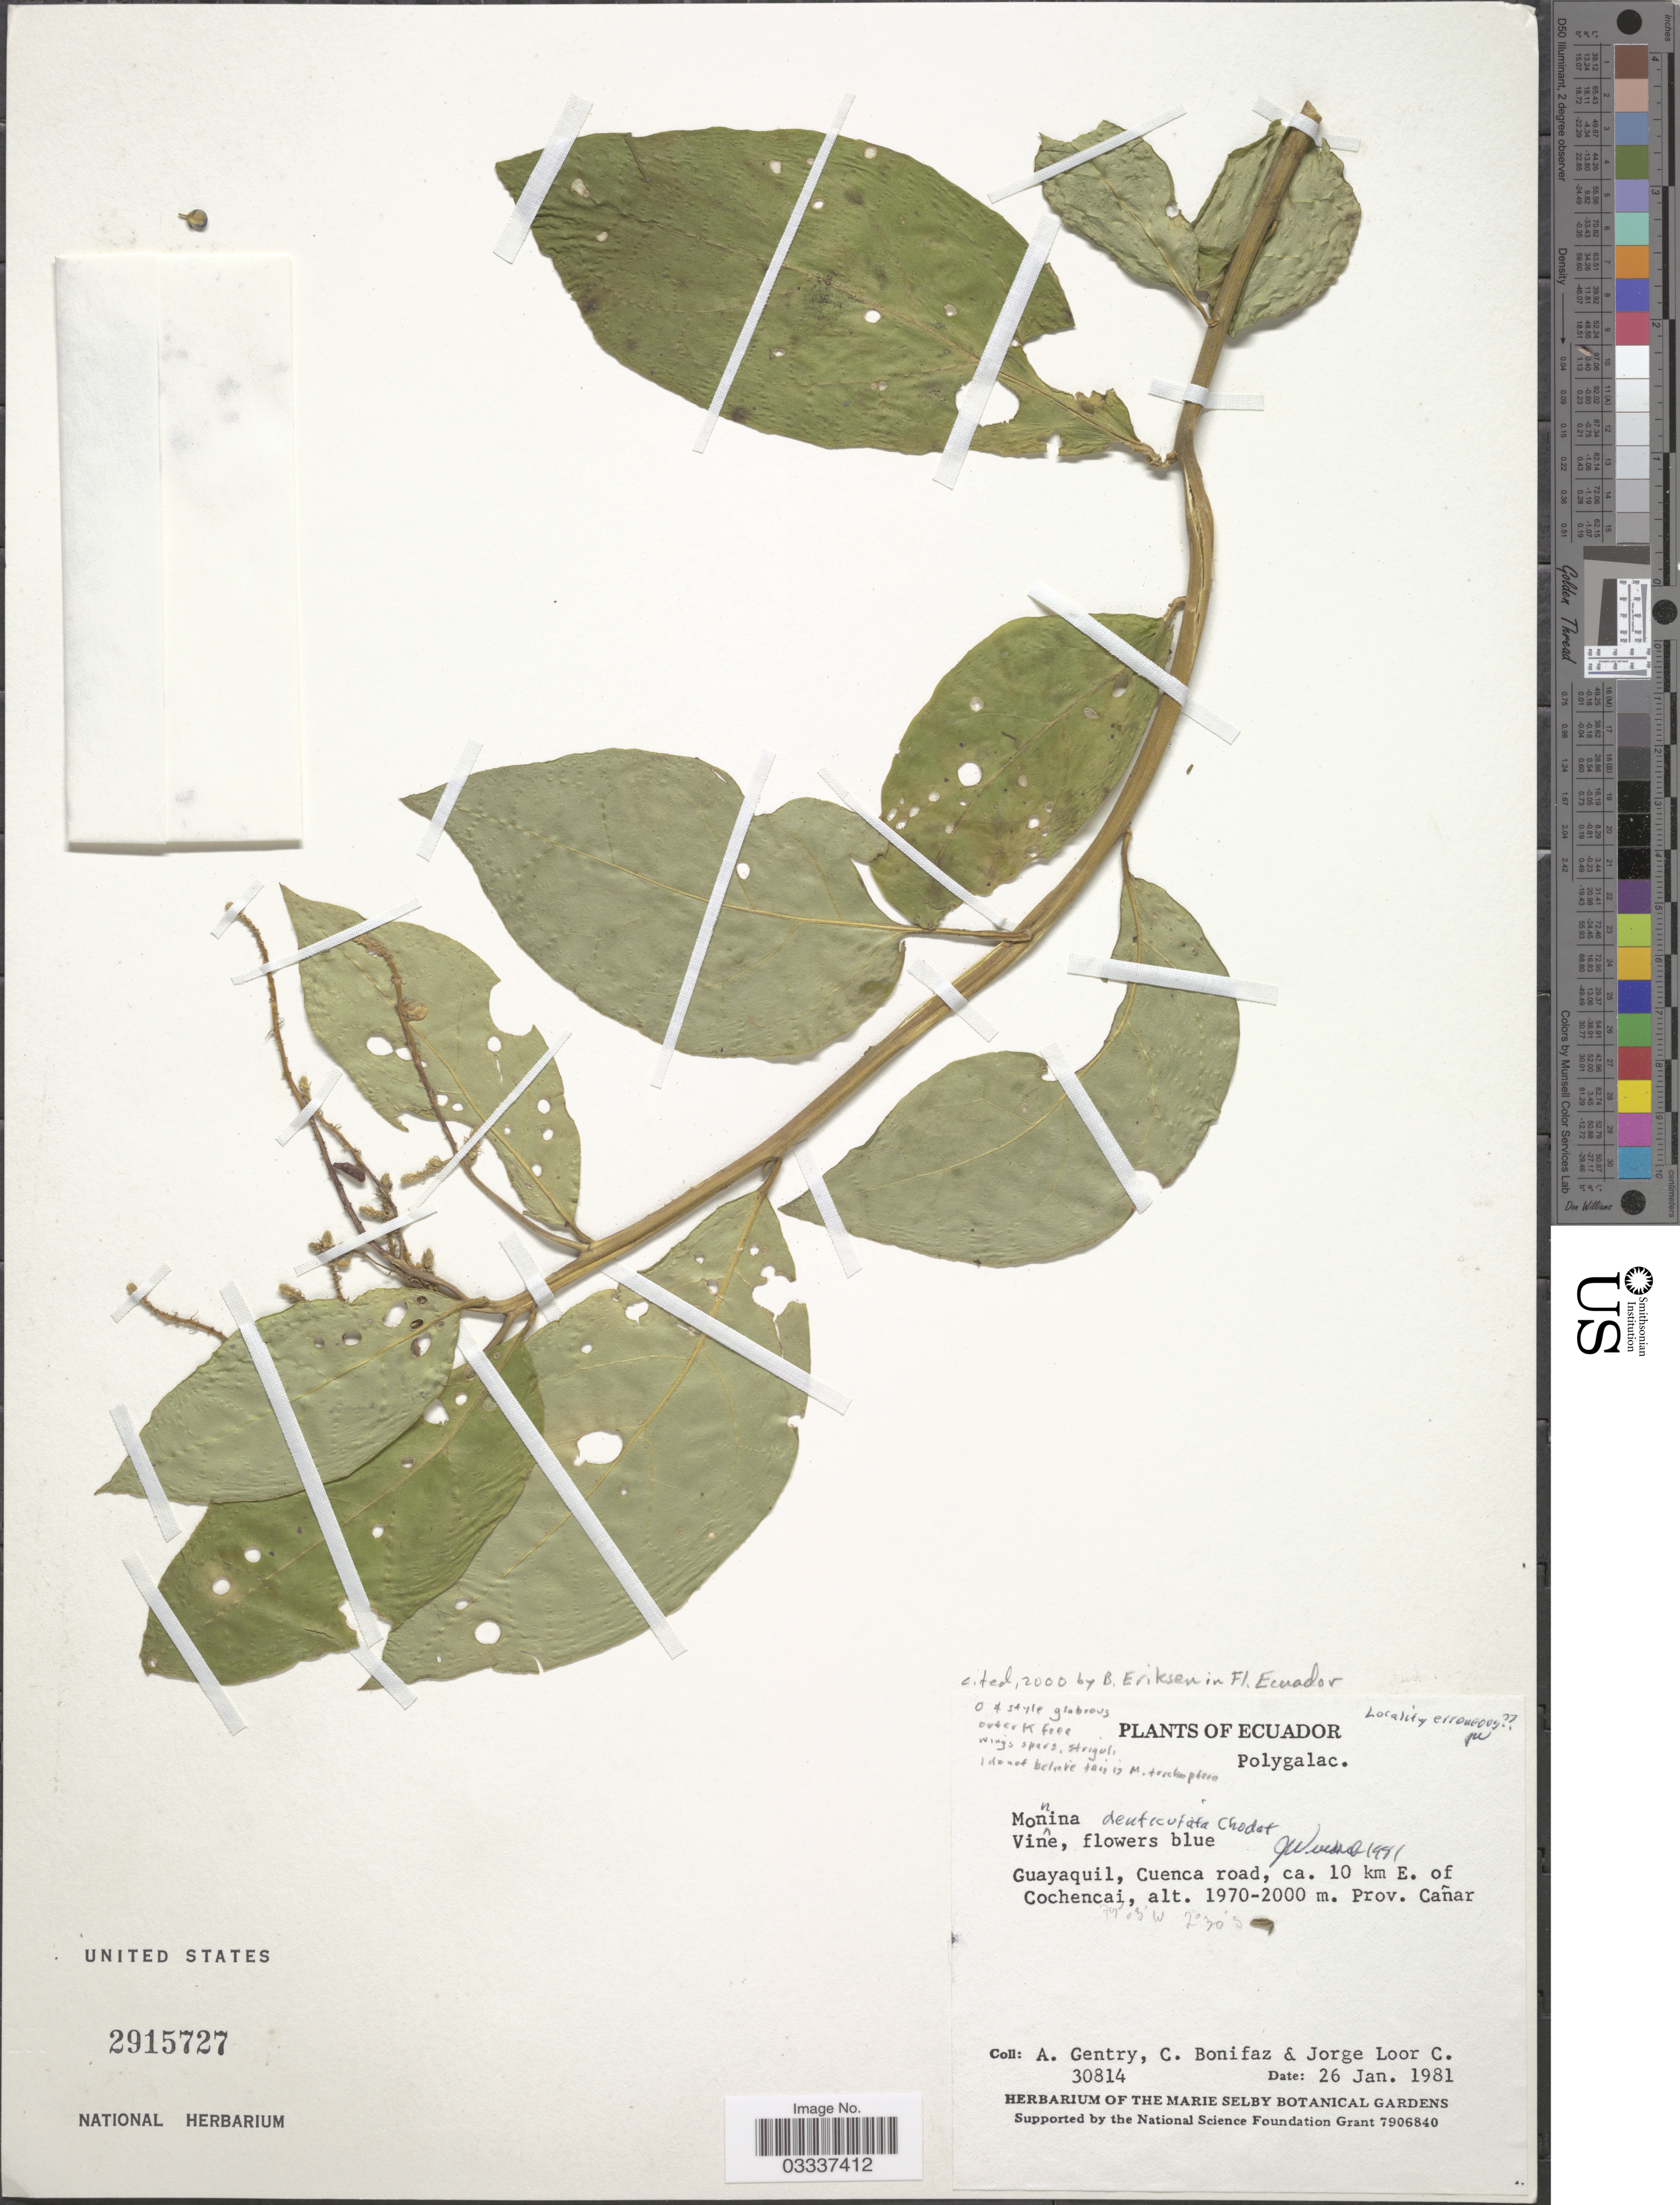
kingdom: Plantae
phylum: Tracheophyta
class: Magnoliopsida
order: Fabales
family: Polygalaceae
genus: Monnina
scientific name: Monnina denticulata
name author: Ruiz & Pav. ex Chodat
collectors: A. H. Gentry, C. Bonifaz & J. Loor C.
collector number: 30814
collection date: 1981-01-26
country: Ecuador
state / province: Cañar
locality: Guayaquil, Cuenca road, ca. 10 km E. of Cochencai.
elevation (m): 1970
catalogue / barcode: US 2915727